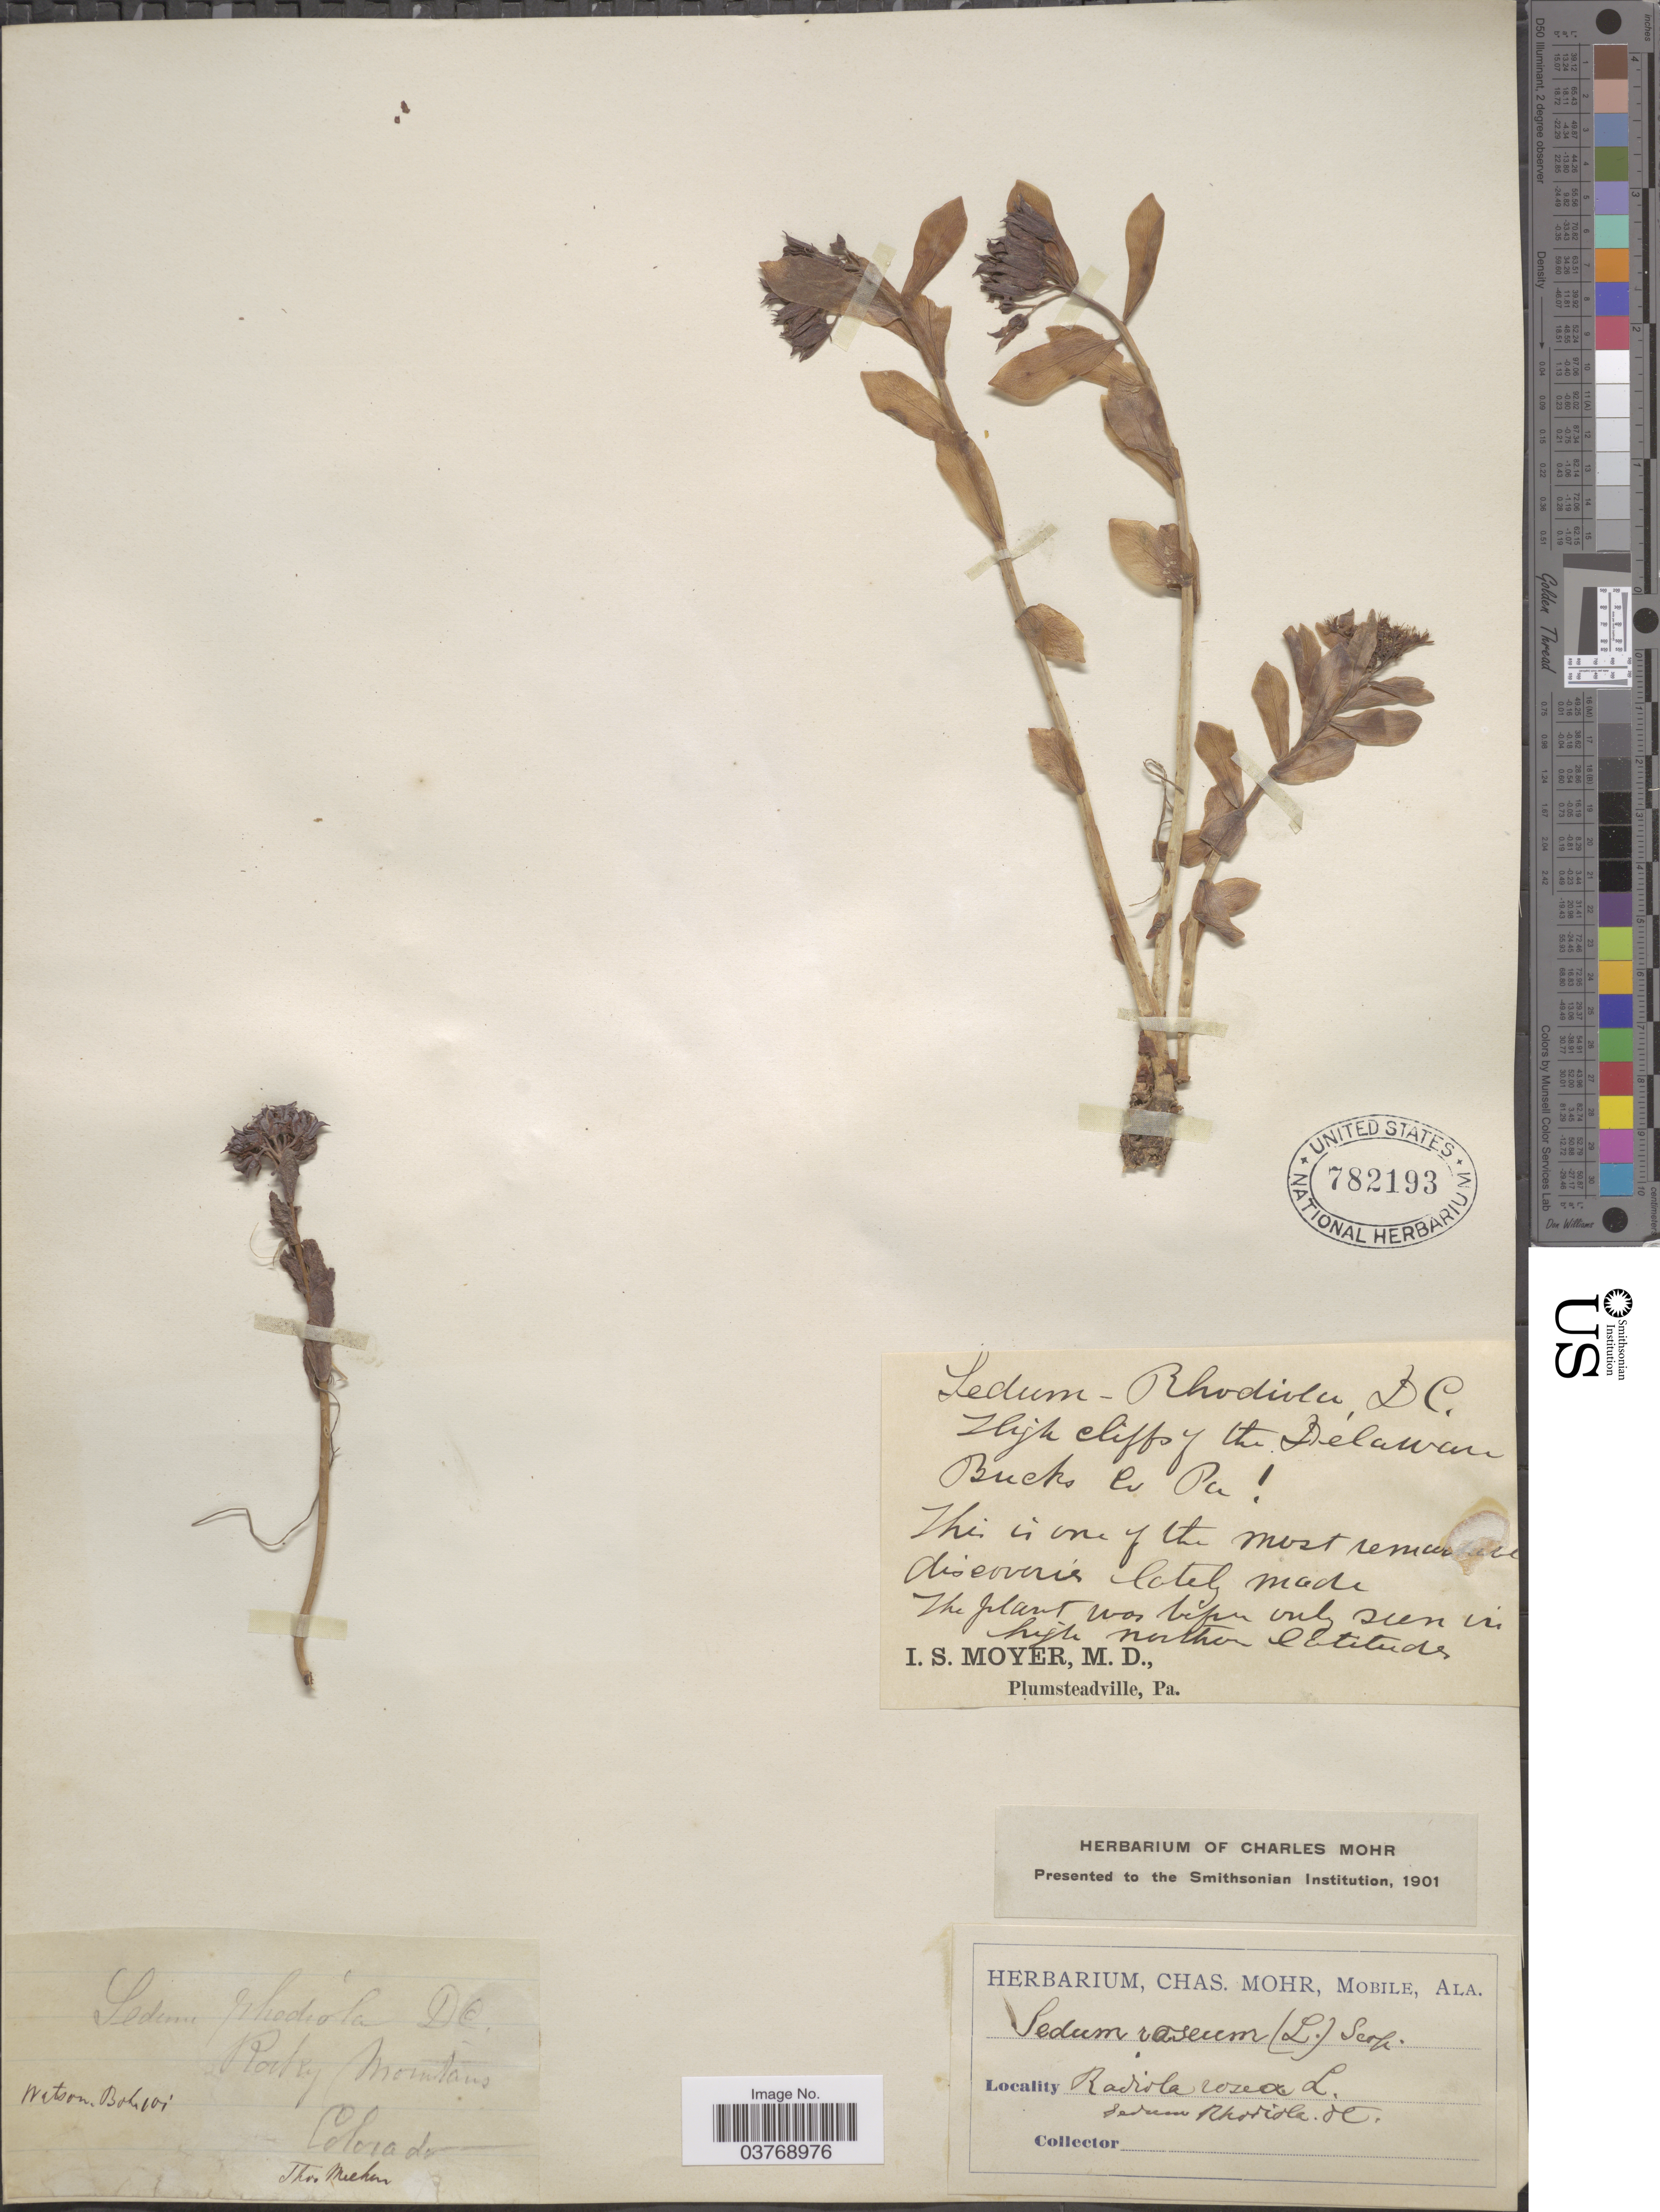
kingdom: Plantae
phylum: Tracheophyta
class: Magnoliopsida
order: Saxifragales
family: Crassulaceae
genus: Rhodiola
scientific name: Rhodiola rosea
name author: L.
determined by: Strong, Mark T., (BOT), Smithsonian Institution - National Museum of Natural History (UNITED STATES)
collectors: I. S. Moyer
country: United States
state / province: Pennsylvania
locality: High cliffs of the Delaware Bucks Co.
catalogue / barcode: US 782193